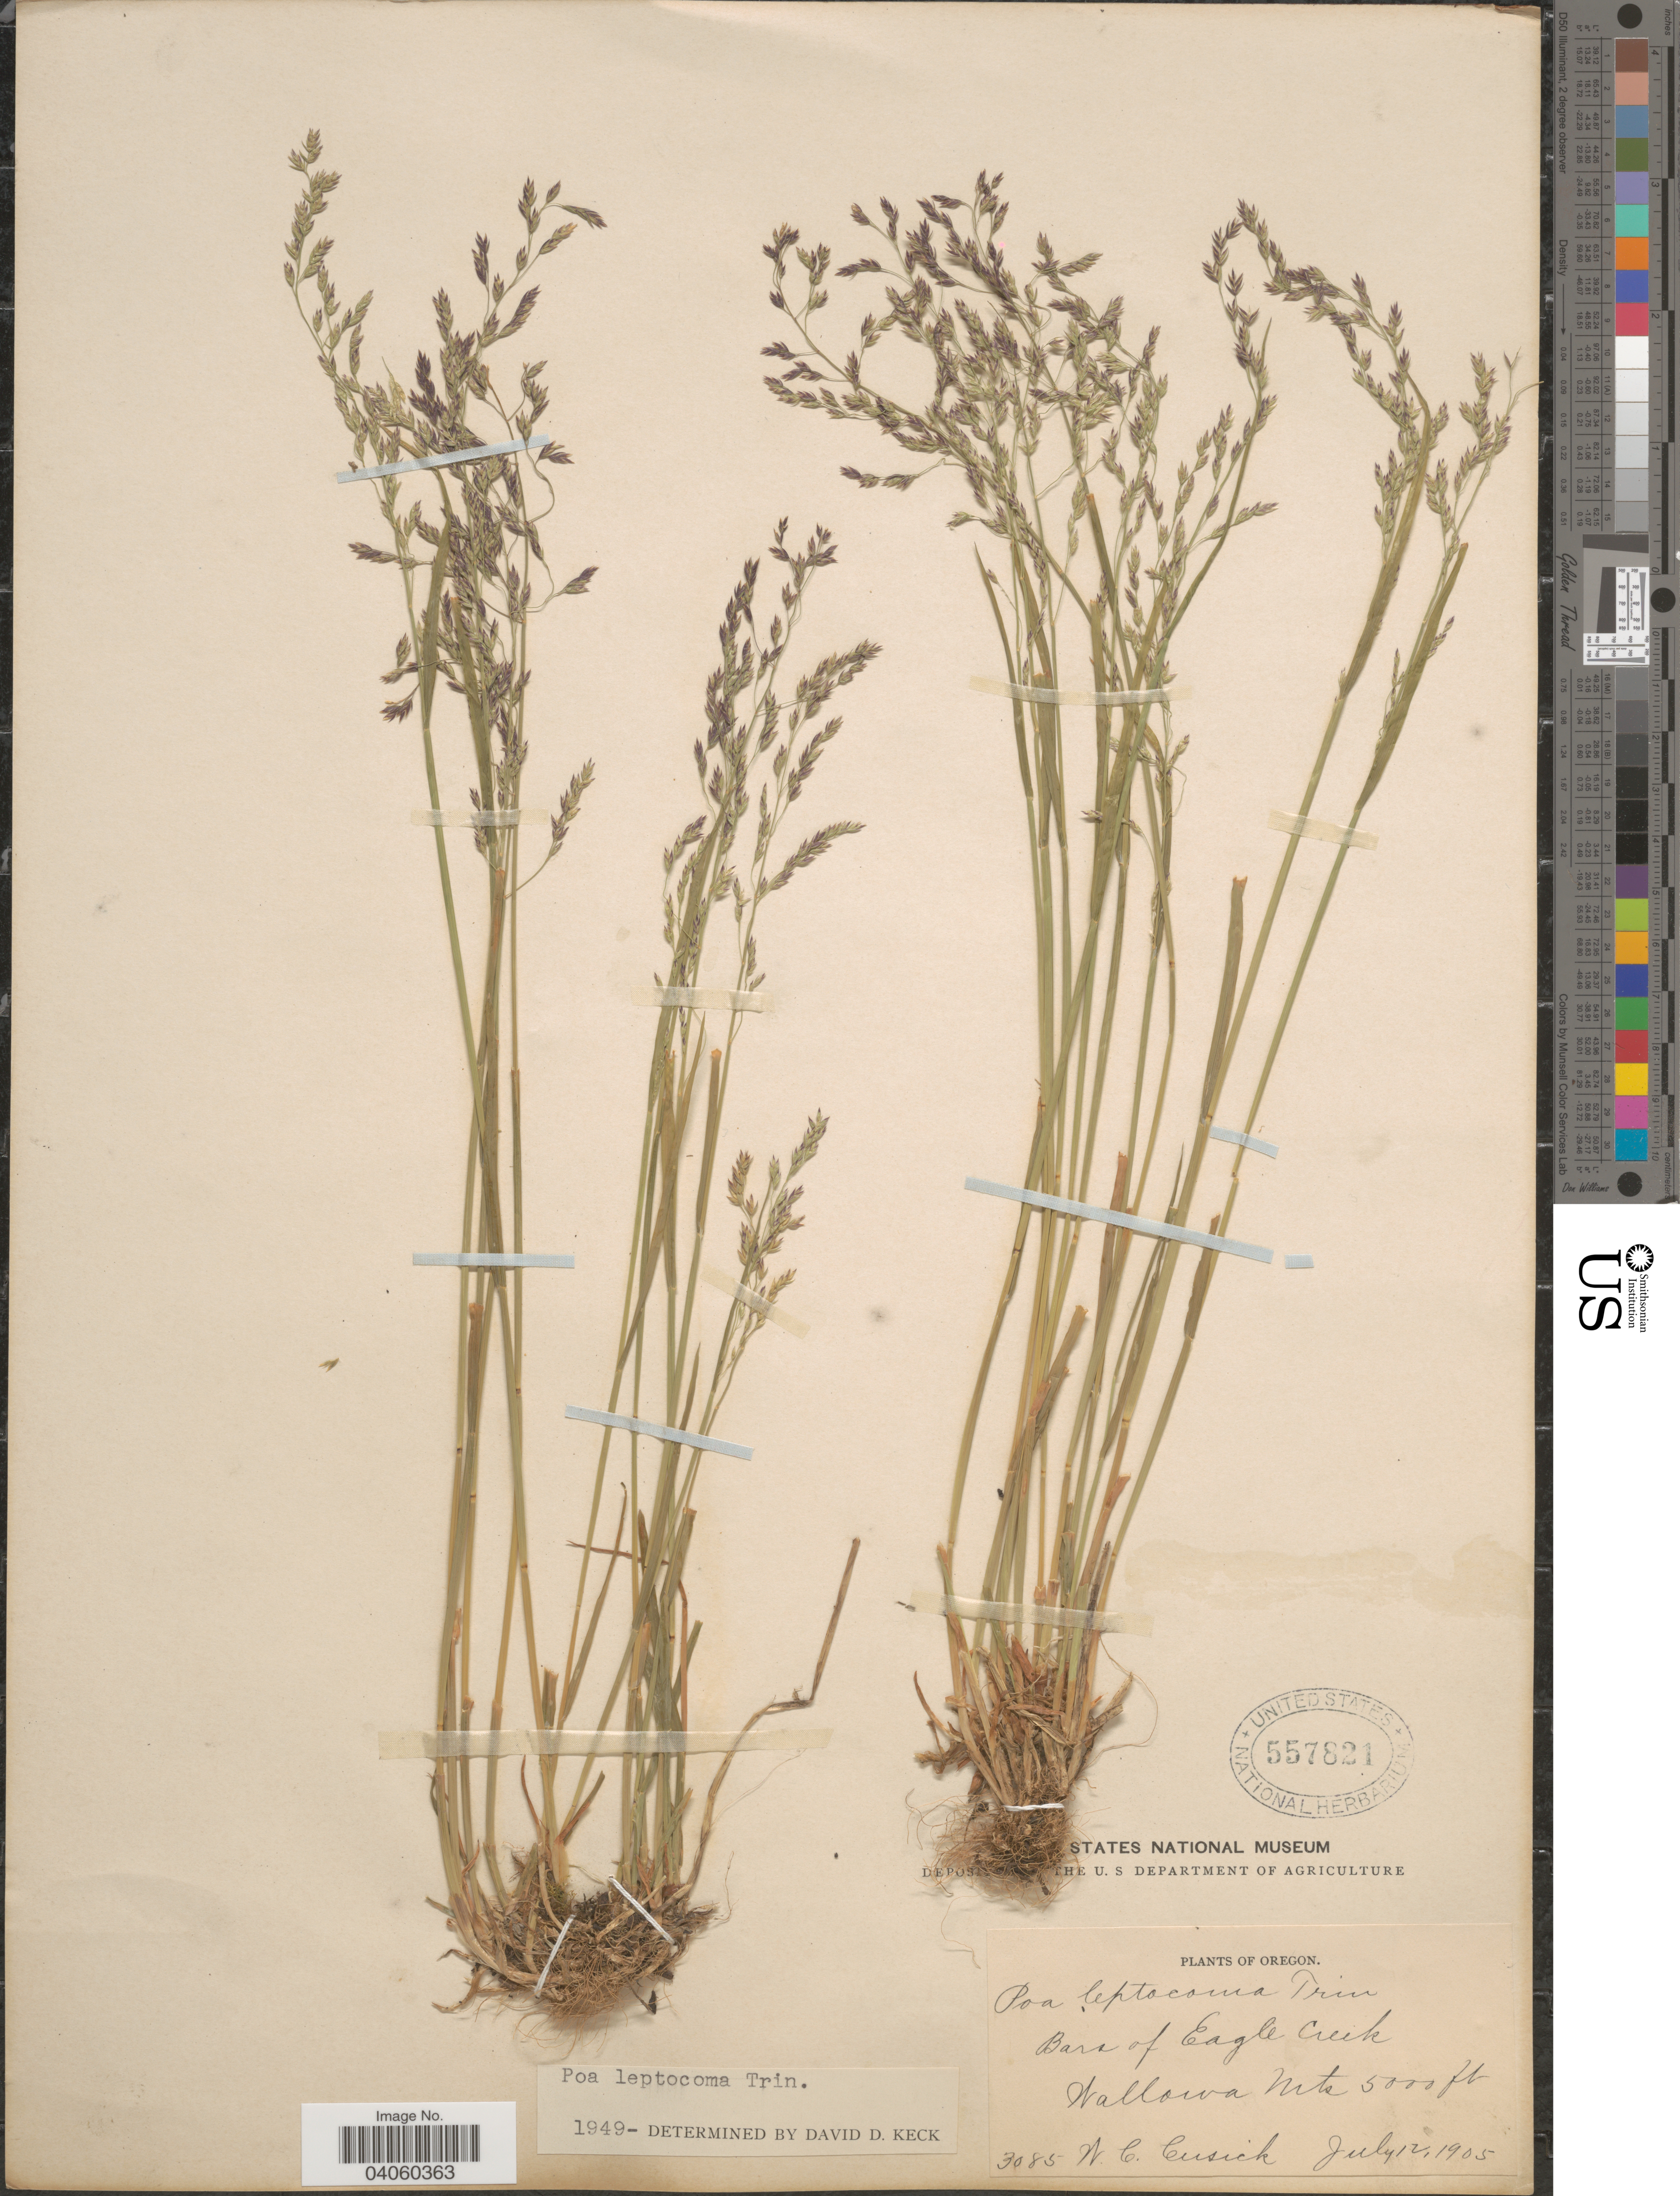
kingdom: Plantae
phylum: Tracheophyta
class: Liliopsida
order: Poales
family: Poaceae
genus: Poa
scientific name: Poa leptocoma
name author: Trin.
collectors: W. C. Cusick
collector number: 3085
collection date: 1905-07-12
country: United States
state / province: Oregon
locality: Bars of Eagle Creek, Wallowa Mts.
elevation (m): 1524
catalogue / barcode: US 557821